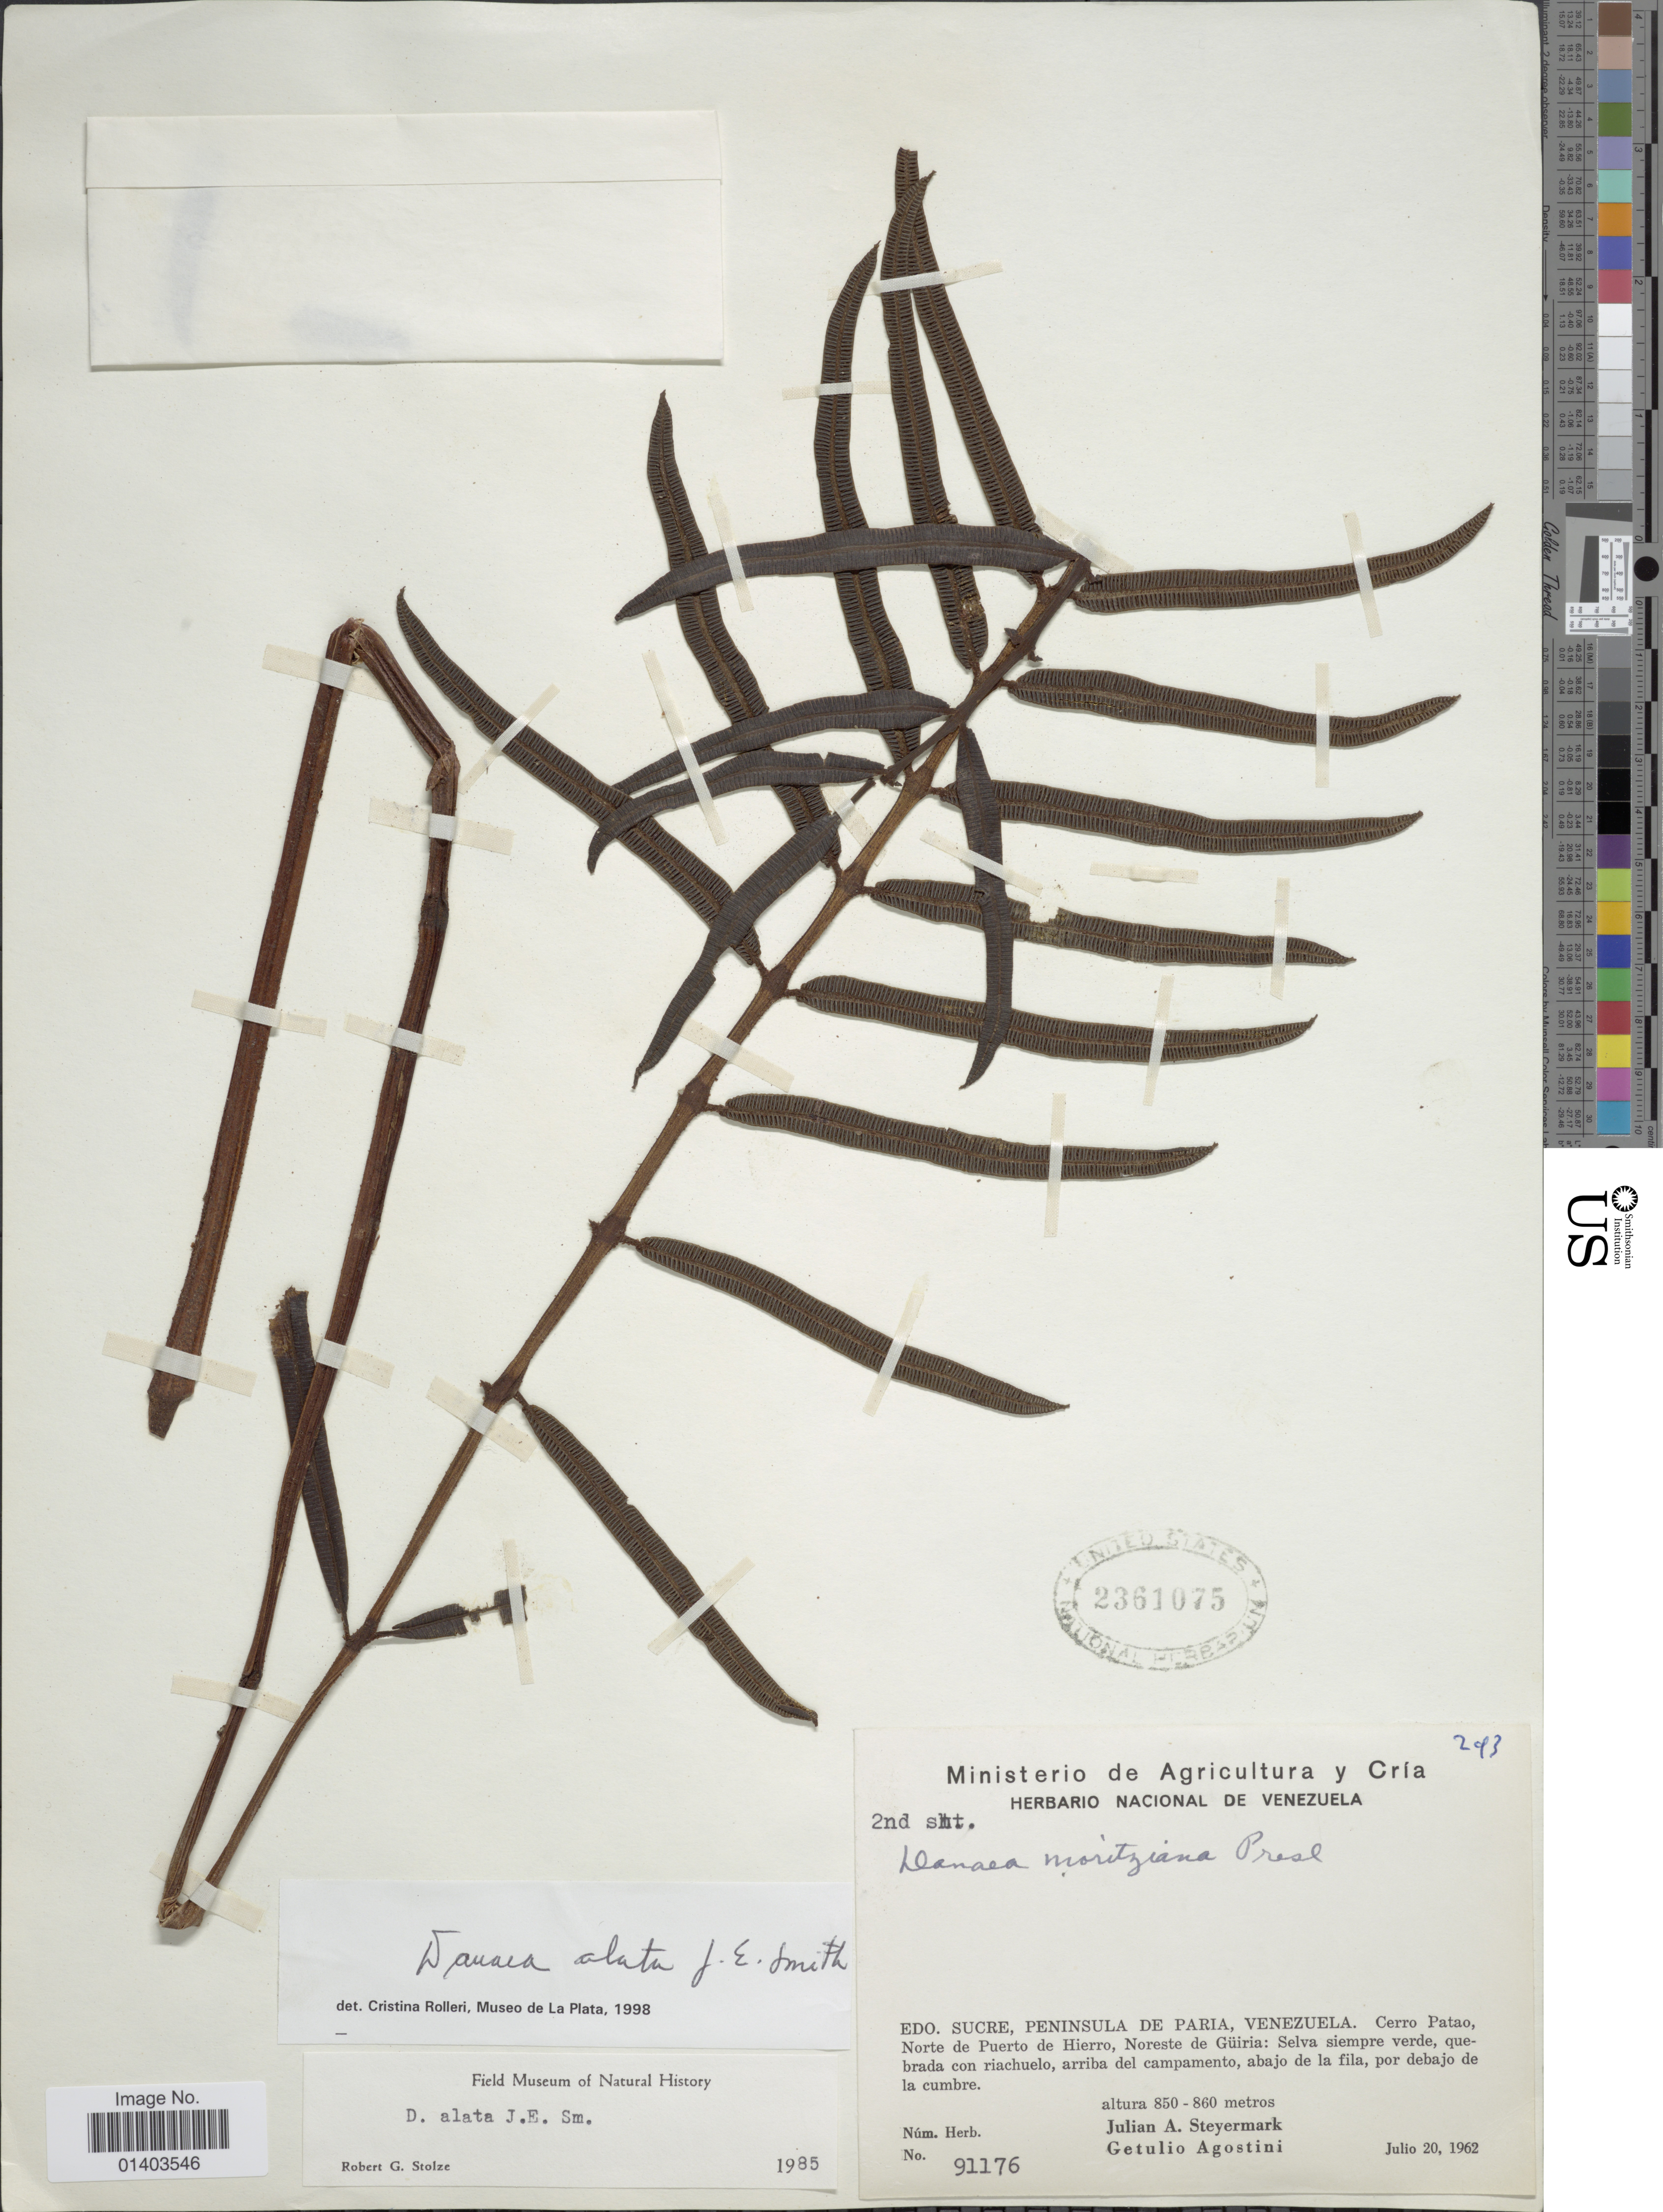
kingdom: Plantae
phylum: Tracheophyta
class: Polypodiopsida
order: Marattiales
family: Marattiaceae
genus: Danaea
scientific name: Danaea alata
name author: Sm.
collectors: J. Steyermark & G. Agostini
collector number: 91176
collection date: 1962-07-20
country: Venezuela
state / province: Sucre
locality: Edo Sucre, Peninsula de Paria, Cerro Patao Norte de Puerto de Hierro, Noreste de Güiria: Selva siempre verde, quebrada con riachuelo, arriba del campamento, abajo de la fila, por debajo de la cumbre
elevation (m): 850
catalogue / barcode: US 2361075